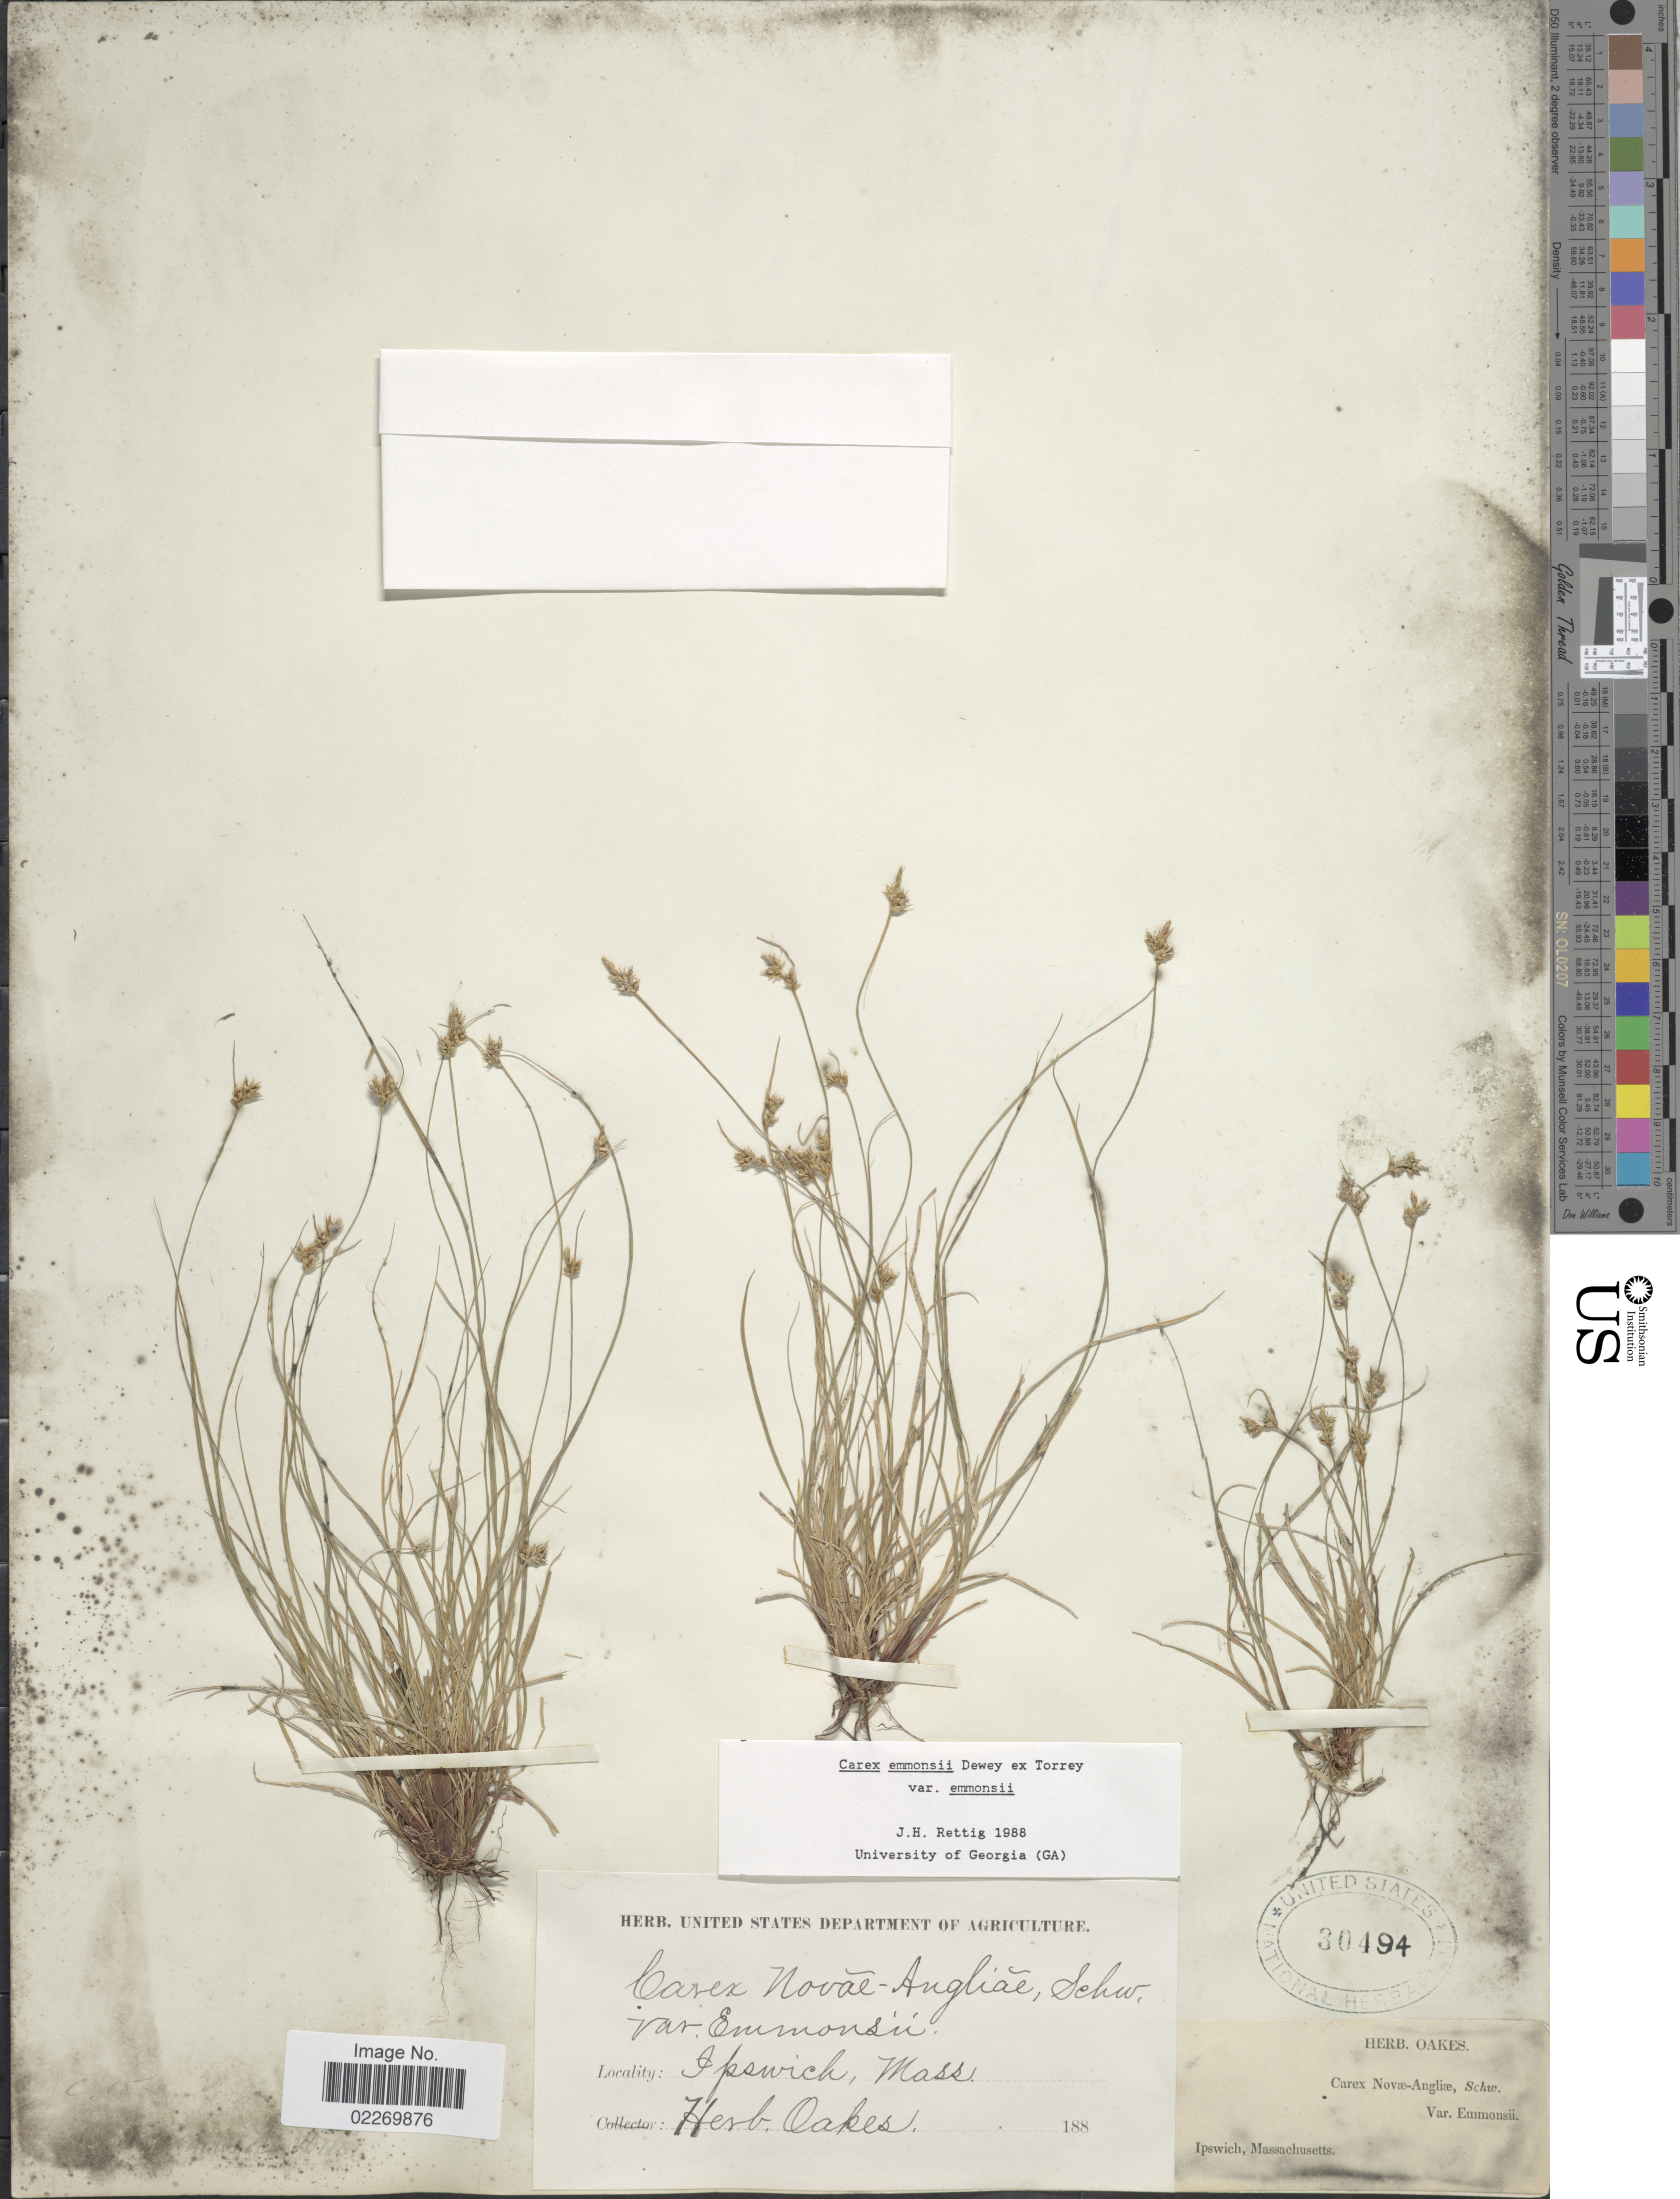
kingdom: Plantae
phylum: Tracheophyta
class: Liliopsida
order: Poales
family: Cyperaceae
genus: Carex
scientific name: Carex emmonsii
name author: Dewey ex Torr.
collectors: ex herb. Oakes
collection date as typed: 188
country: United States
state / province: Massachusetts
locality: Ipswich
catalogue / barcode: US 30494